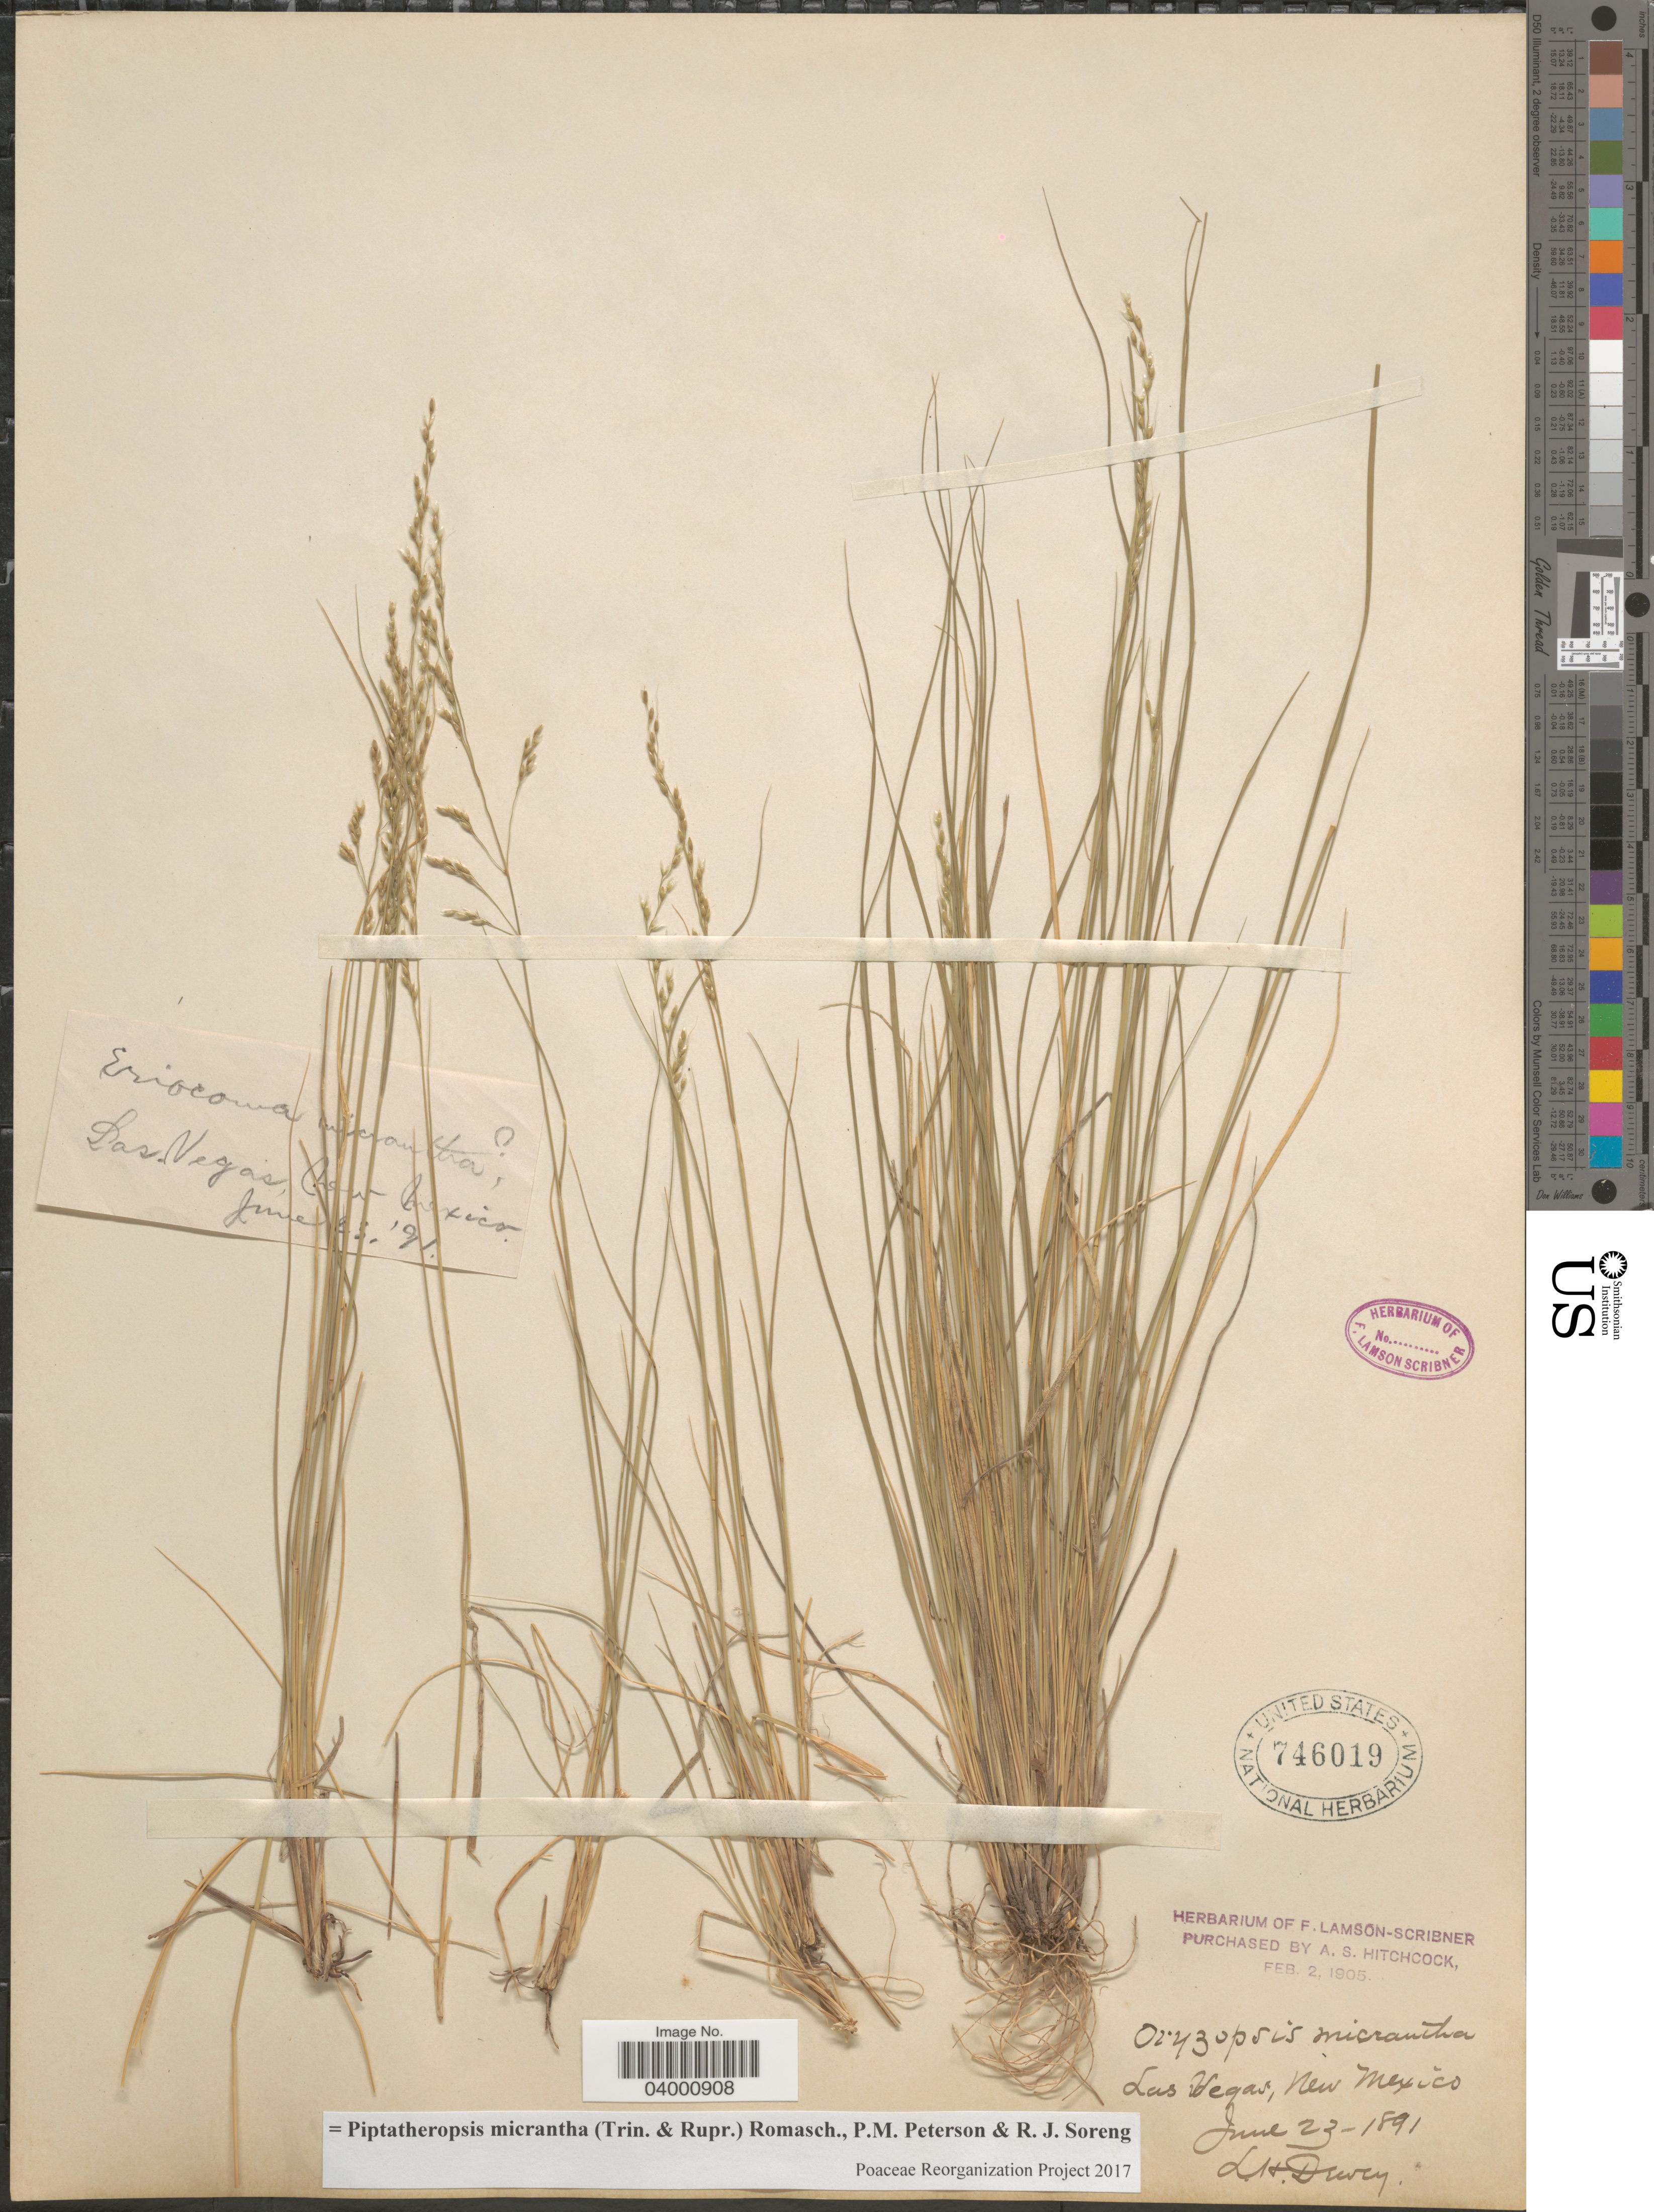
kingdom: Plantae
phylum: Tracheophyta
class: Liliopsida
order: Poales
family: Poaceae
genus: Piptatheropsis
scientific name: Piptatheropsis micrantha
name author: (Trin. & Rupr.) Romasch.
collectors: L. H. Dewey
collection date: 1891-06-23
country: United States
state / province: New Mexico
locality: Las Vegas.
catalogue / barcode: US 746019